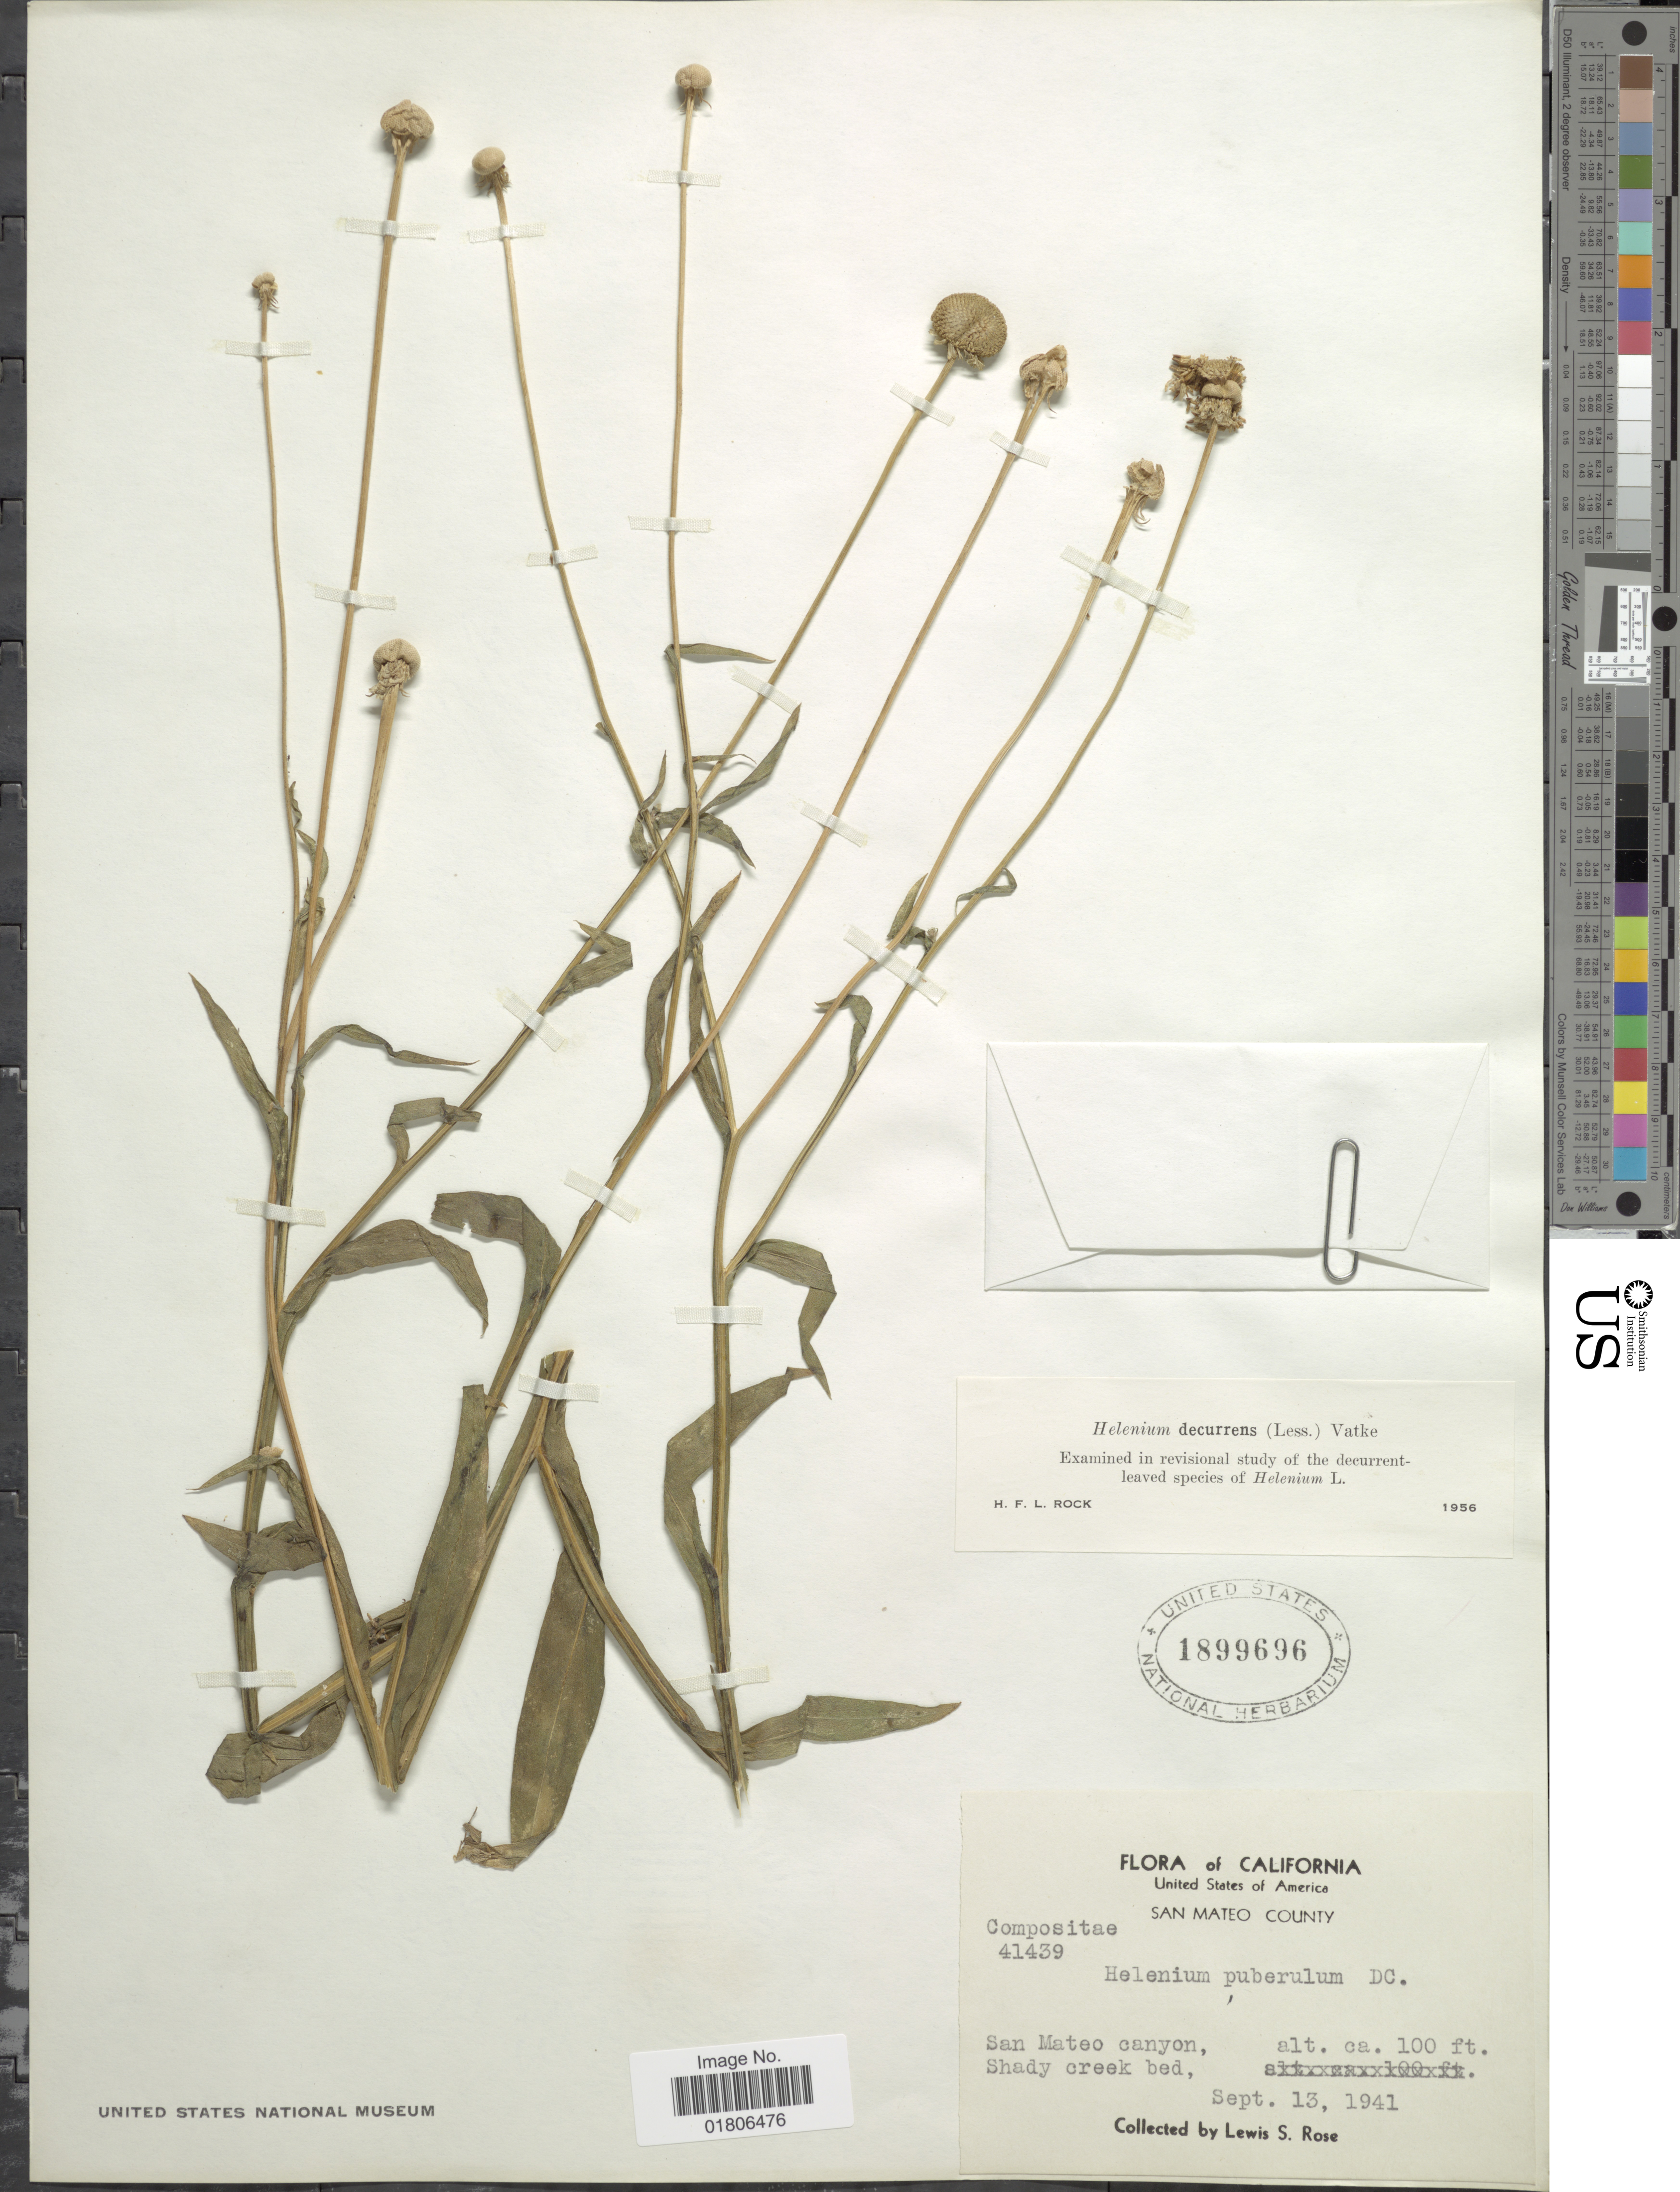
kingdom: Plantae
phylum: Tracheophyta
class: Magnoliopsida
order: Asterales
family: Asteraceae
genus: Helenium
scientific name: Helenium puberulum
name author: DC.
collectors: L. S. Rose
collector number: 41439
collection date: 1941-09-13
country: United States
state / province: California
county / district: San Mateo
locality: San Mateo County, San Mateo canyon, Shady creek bed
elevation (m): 30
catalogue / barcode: US 1899696